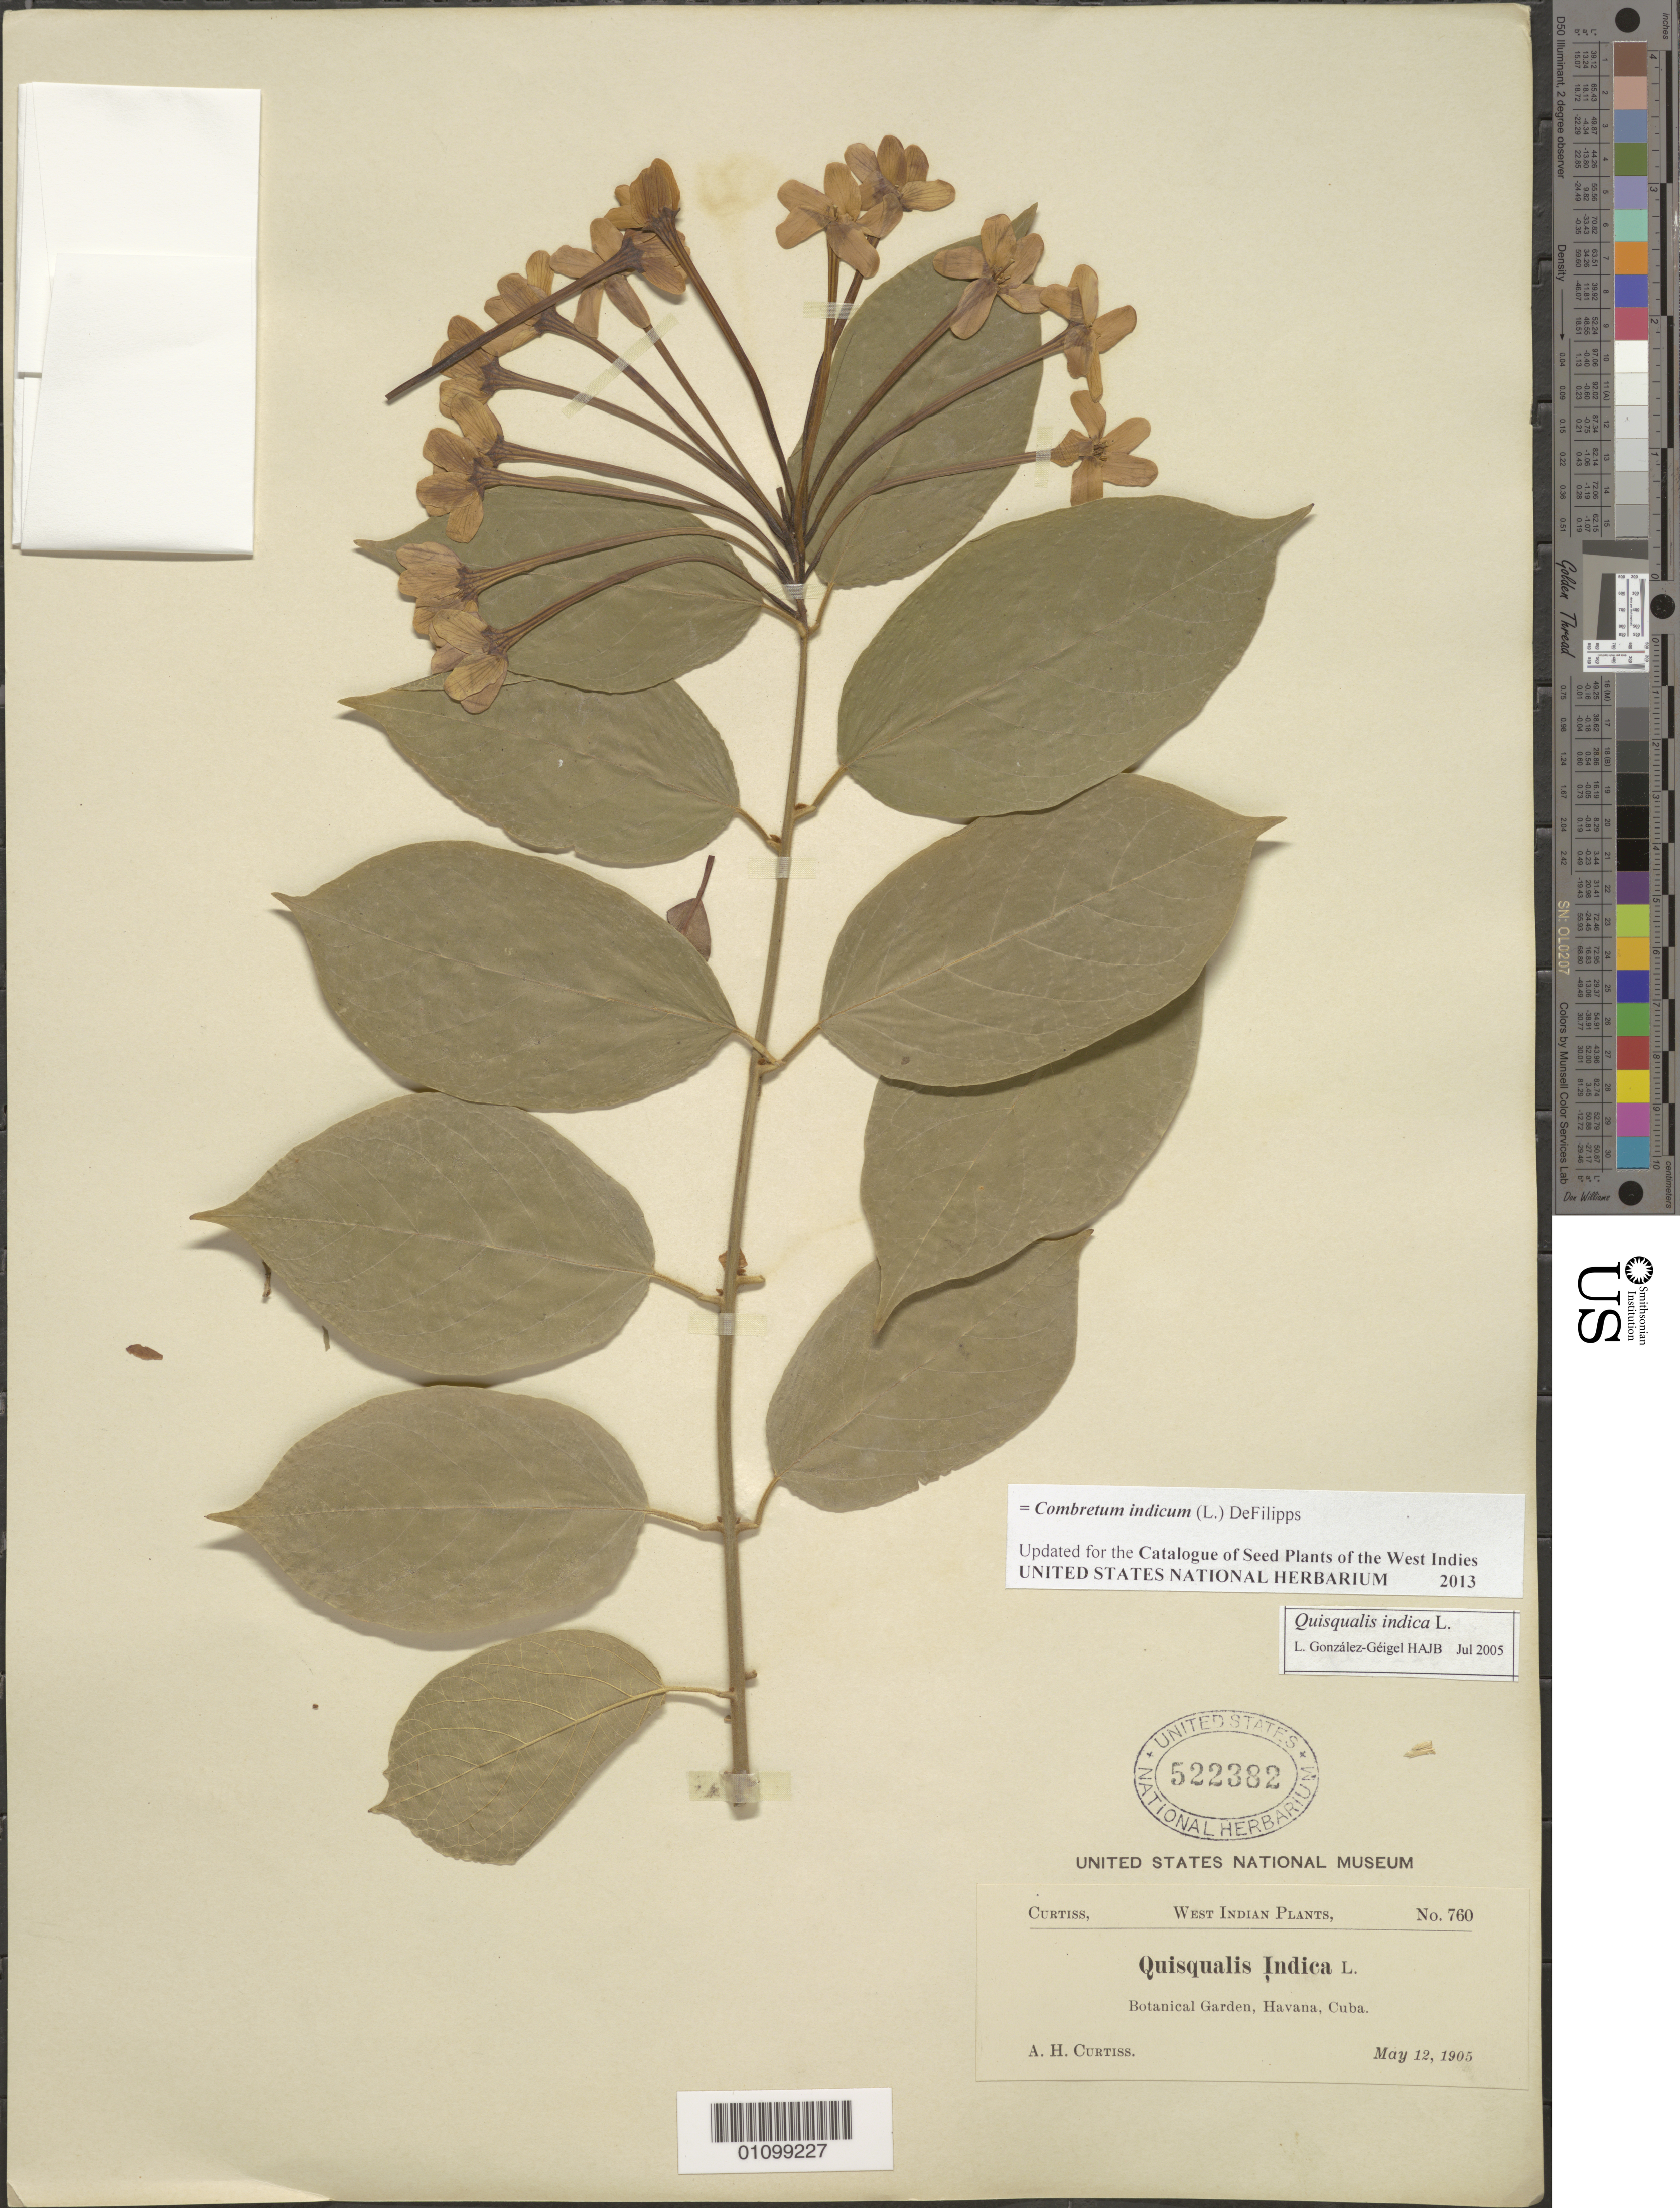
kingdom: Plantae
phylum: Tracheophyta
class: Magnoliopsida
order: Myrtales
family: Combretaceae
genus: Combretum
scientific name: Combretum indicum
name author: (L.) DeFilipps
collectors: A. H. Curtiss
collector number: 760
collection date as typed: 12 May 1905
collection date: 1905-05-12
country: Cuba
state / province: La Habana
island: Cuba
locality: Botanical Garden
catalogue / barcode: US 522382